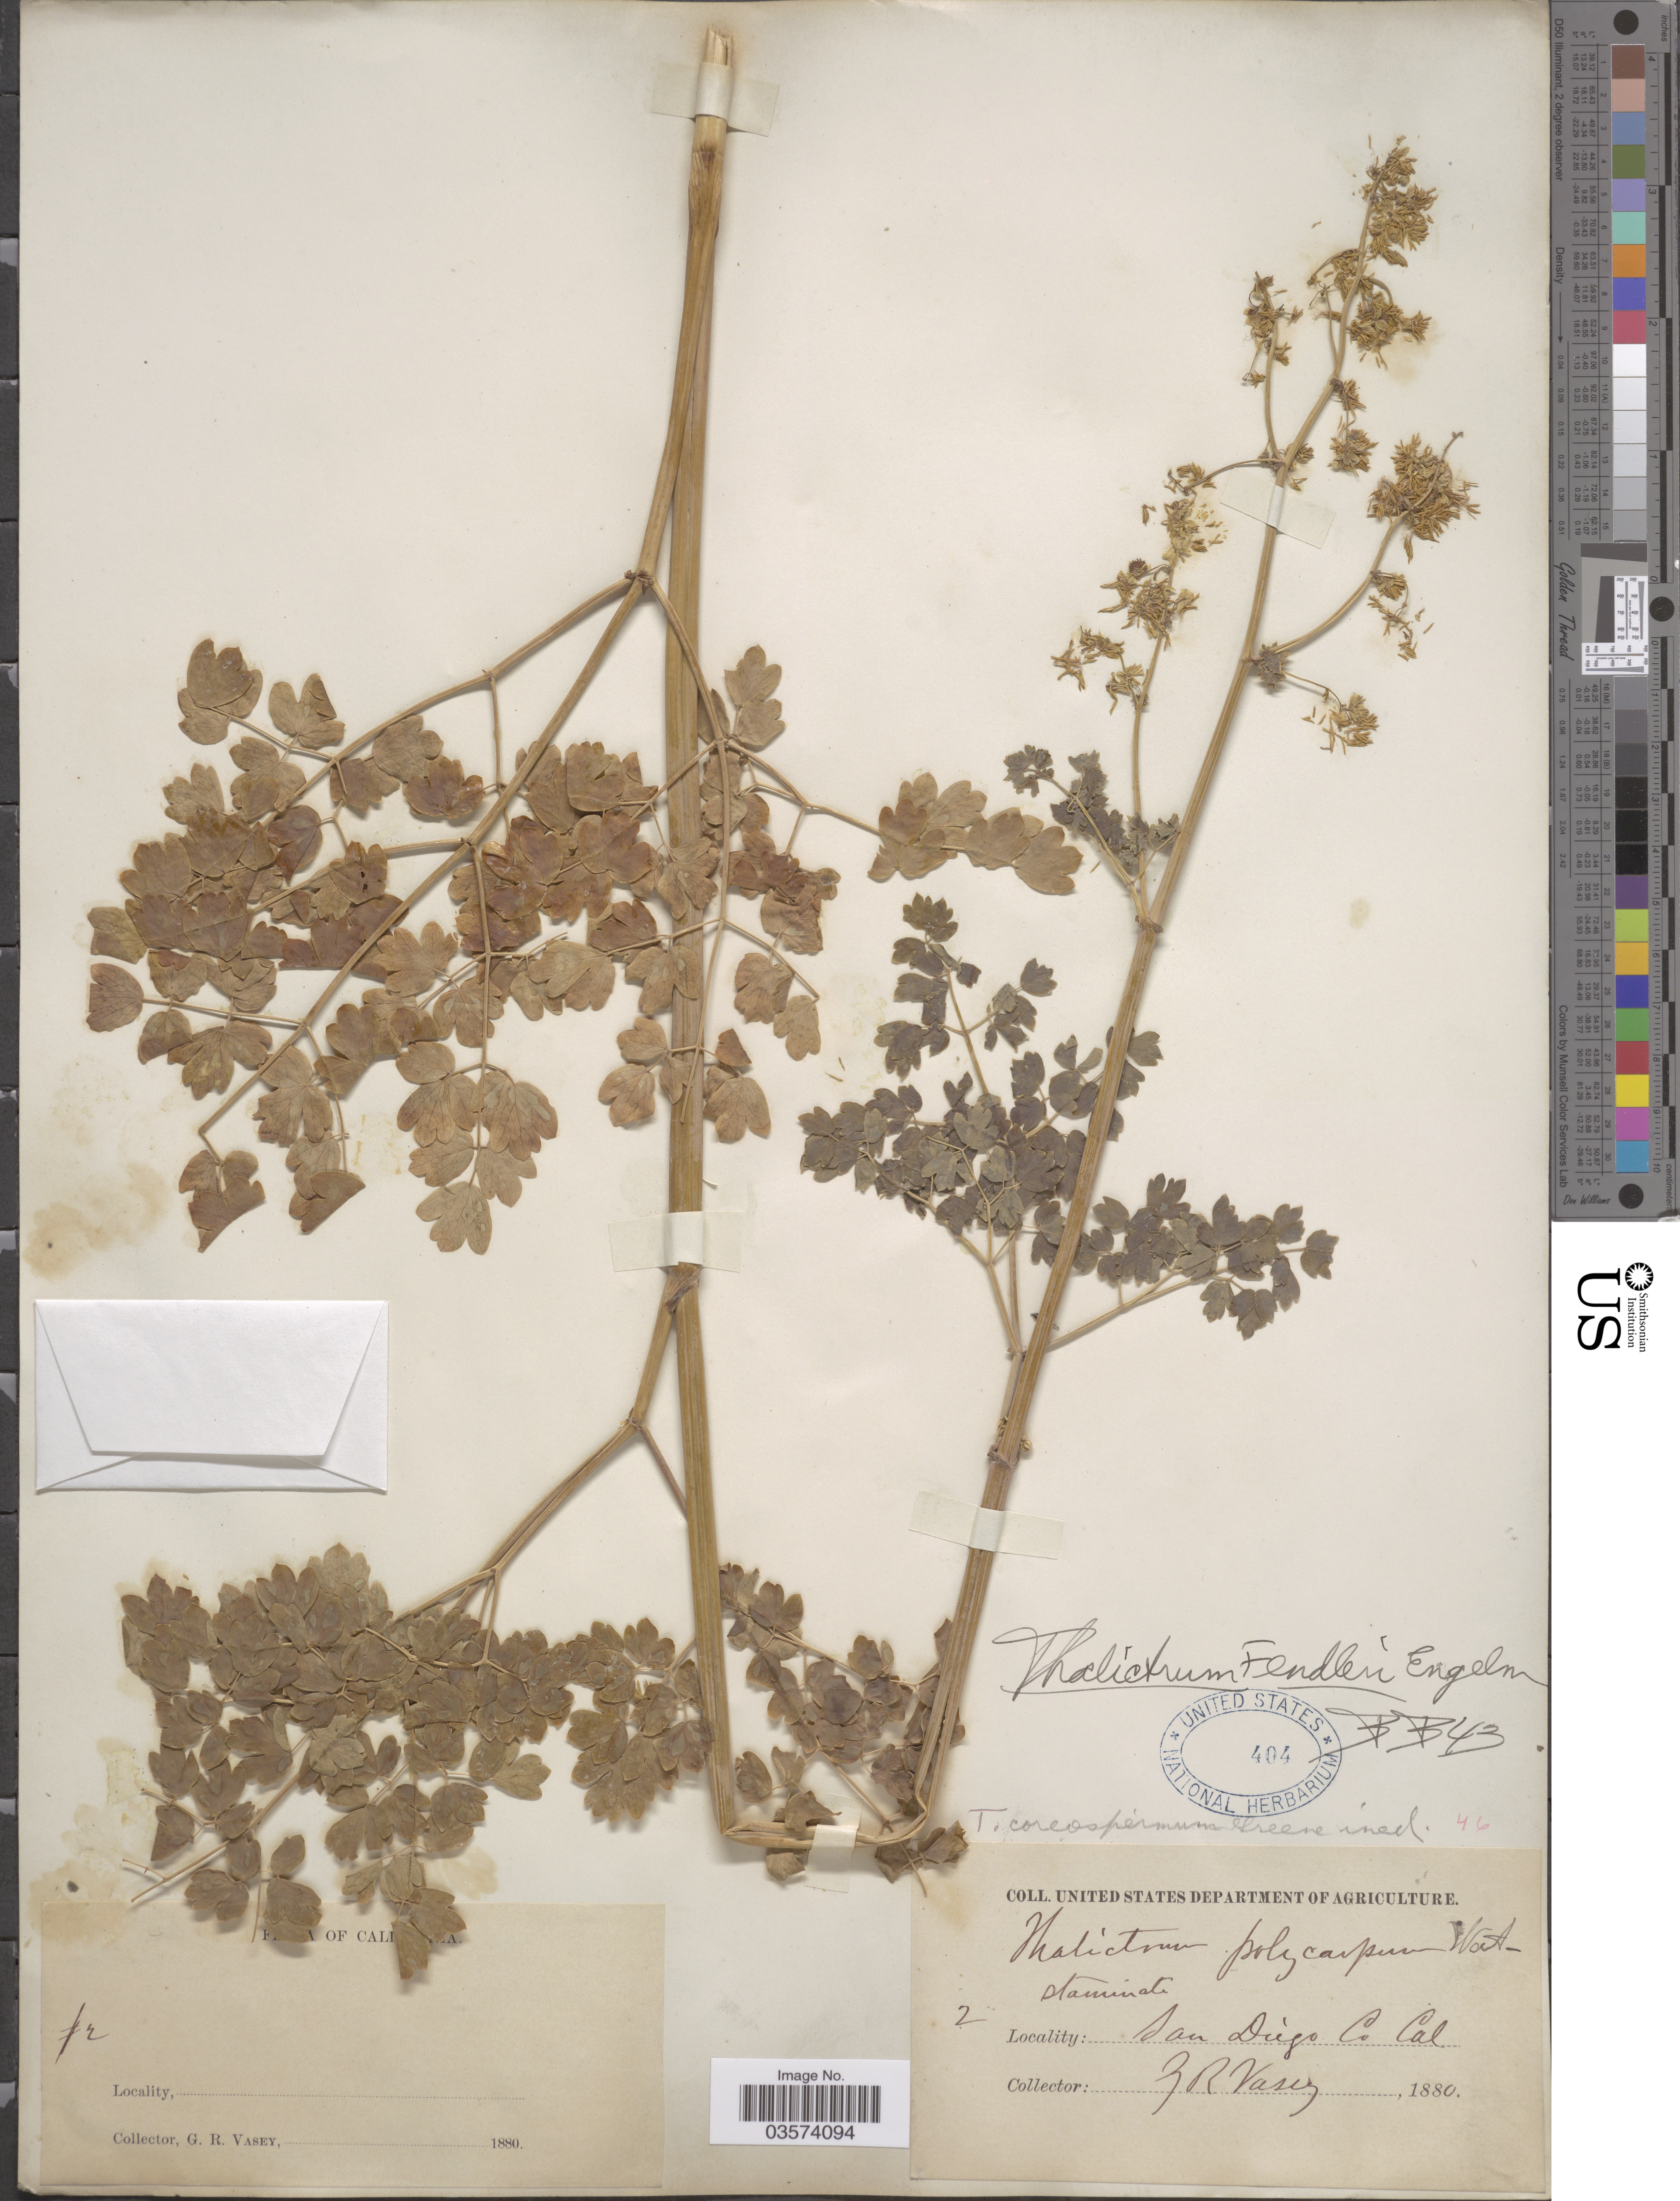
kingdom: Plantae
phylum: Tracheophyta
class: Magnoliopsida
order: Ranunculales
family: Ranunculaceae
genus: Thalictrum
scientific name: Thalictrum fendleri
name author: Engelm. ex A. Gray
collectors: G. R. Vasey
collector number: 2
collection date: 1880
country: United States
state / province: California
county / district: San Diego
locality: San Diego Co.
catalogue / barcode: US 404